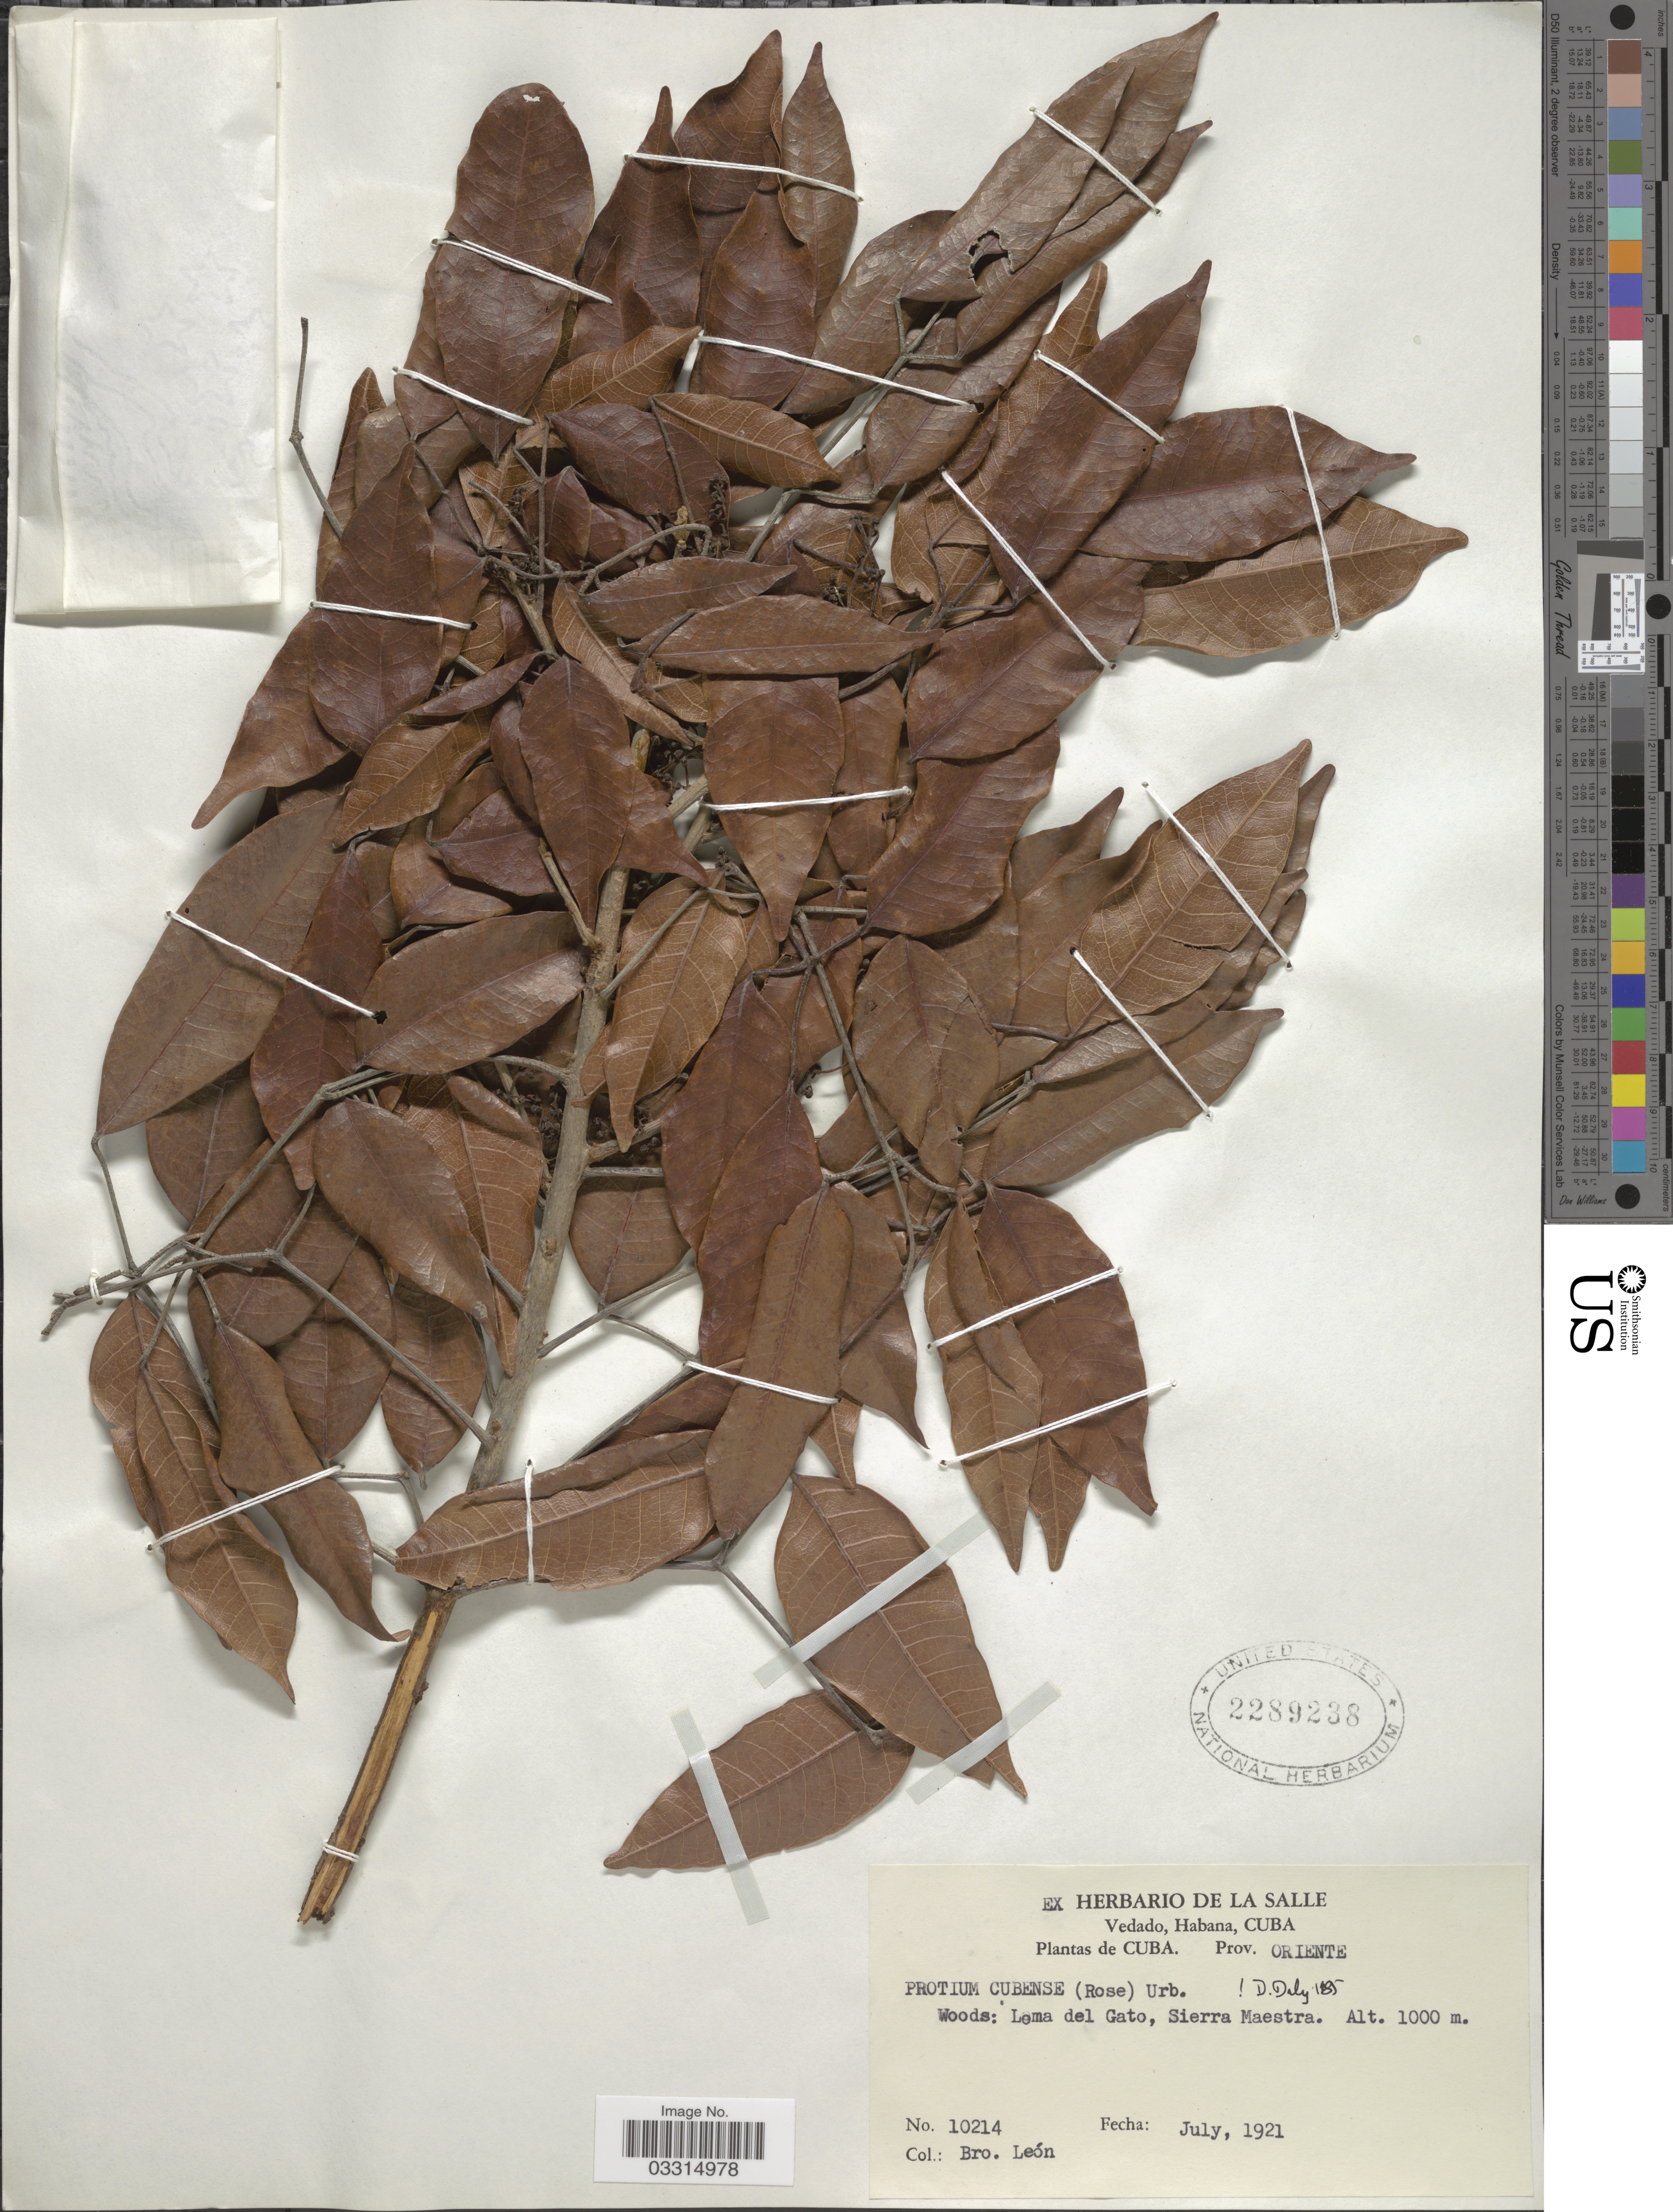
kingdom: Plantae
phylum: Tracheophyta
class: Magnoliopsida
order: Sapindales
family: Burseraceae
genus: Protium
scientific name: Protium cubense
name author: (Rose) Urb.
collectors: Bro. León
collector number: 10214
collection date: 1921-07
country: Cuba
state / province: Oriente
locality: Loma del Gato, Sierra Maestra.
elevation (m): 1000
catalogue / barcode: US 2289238